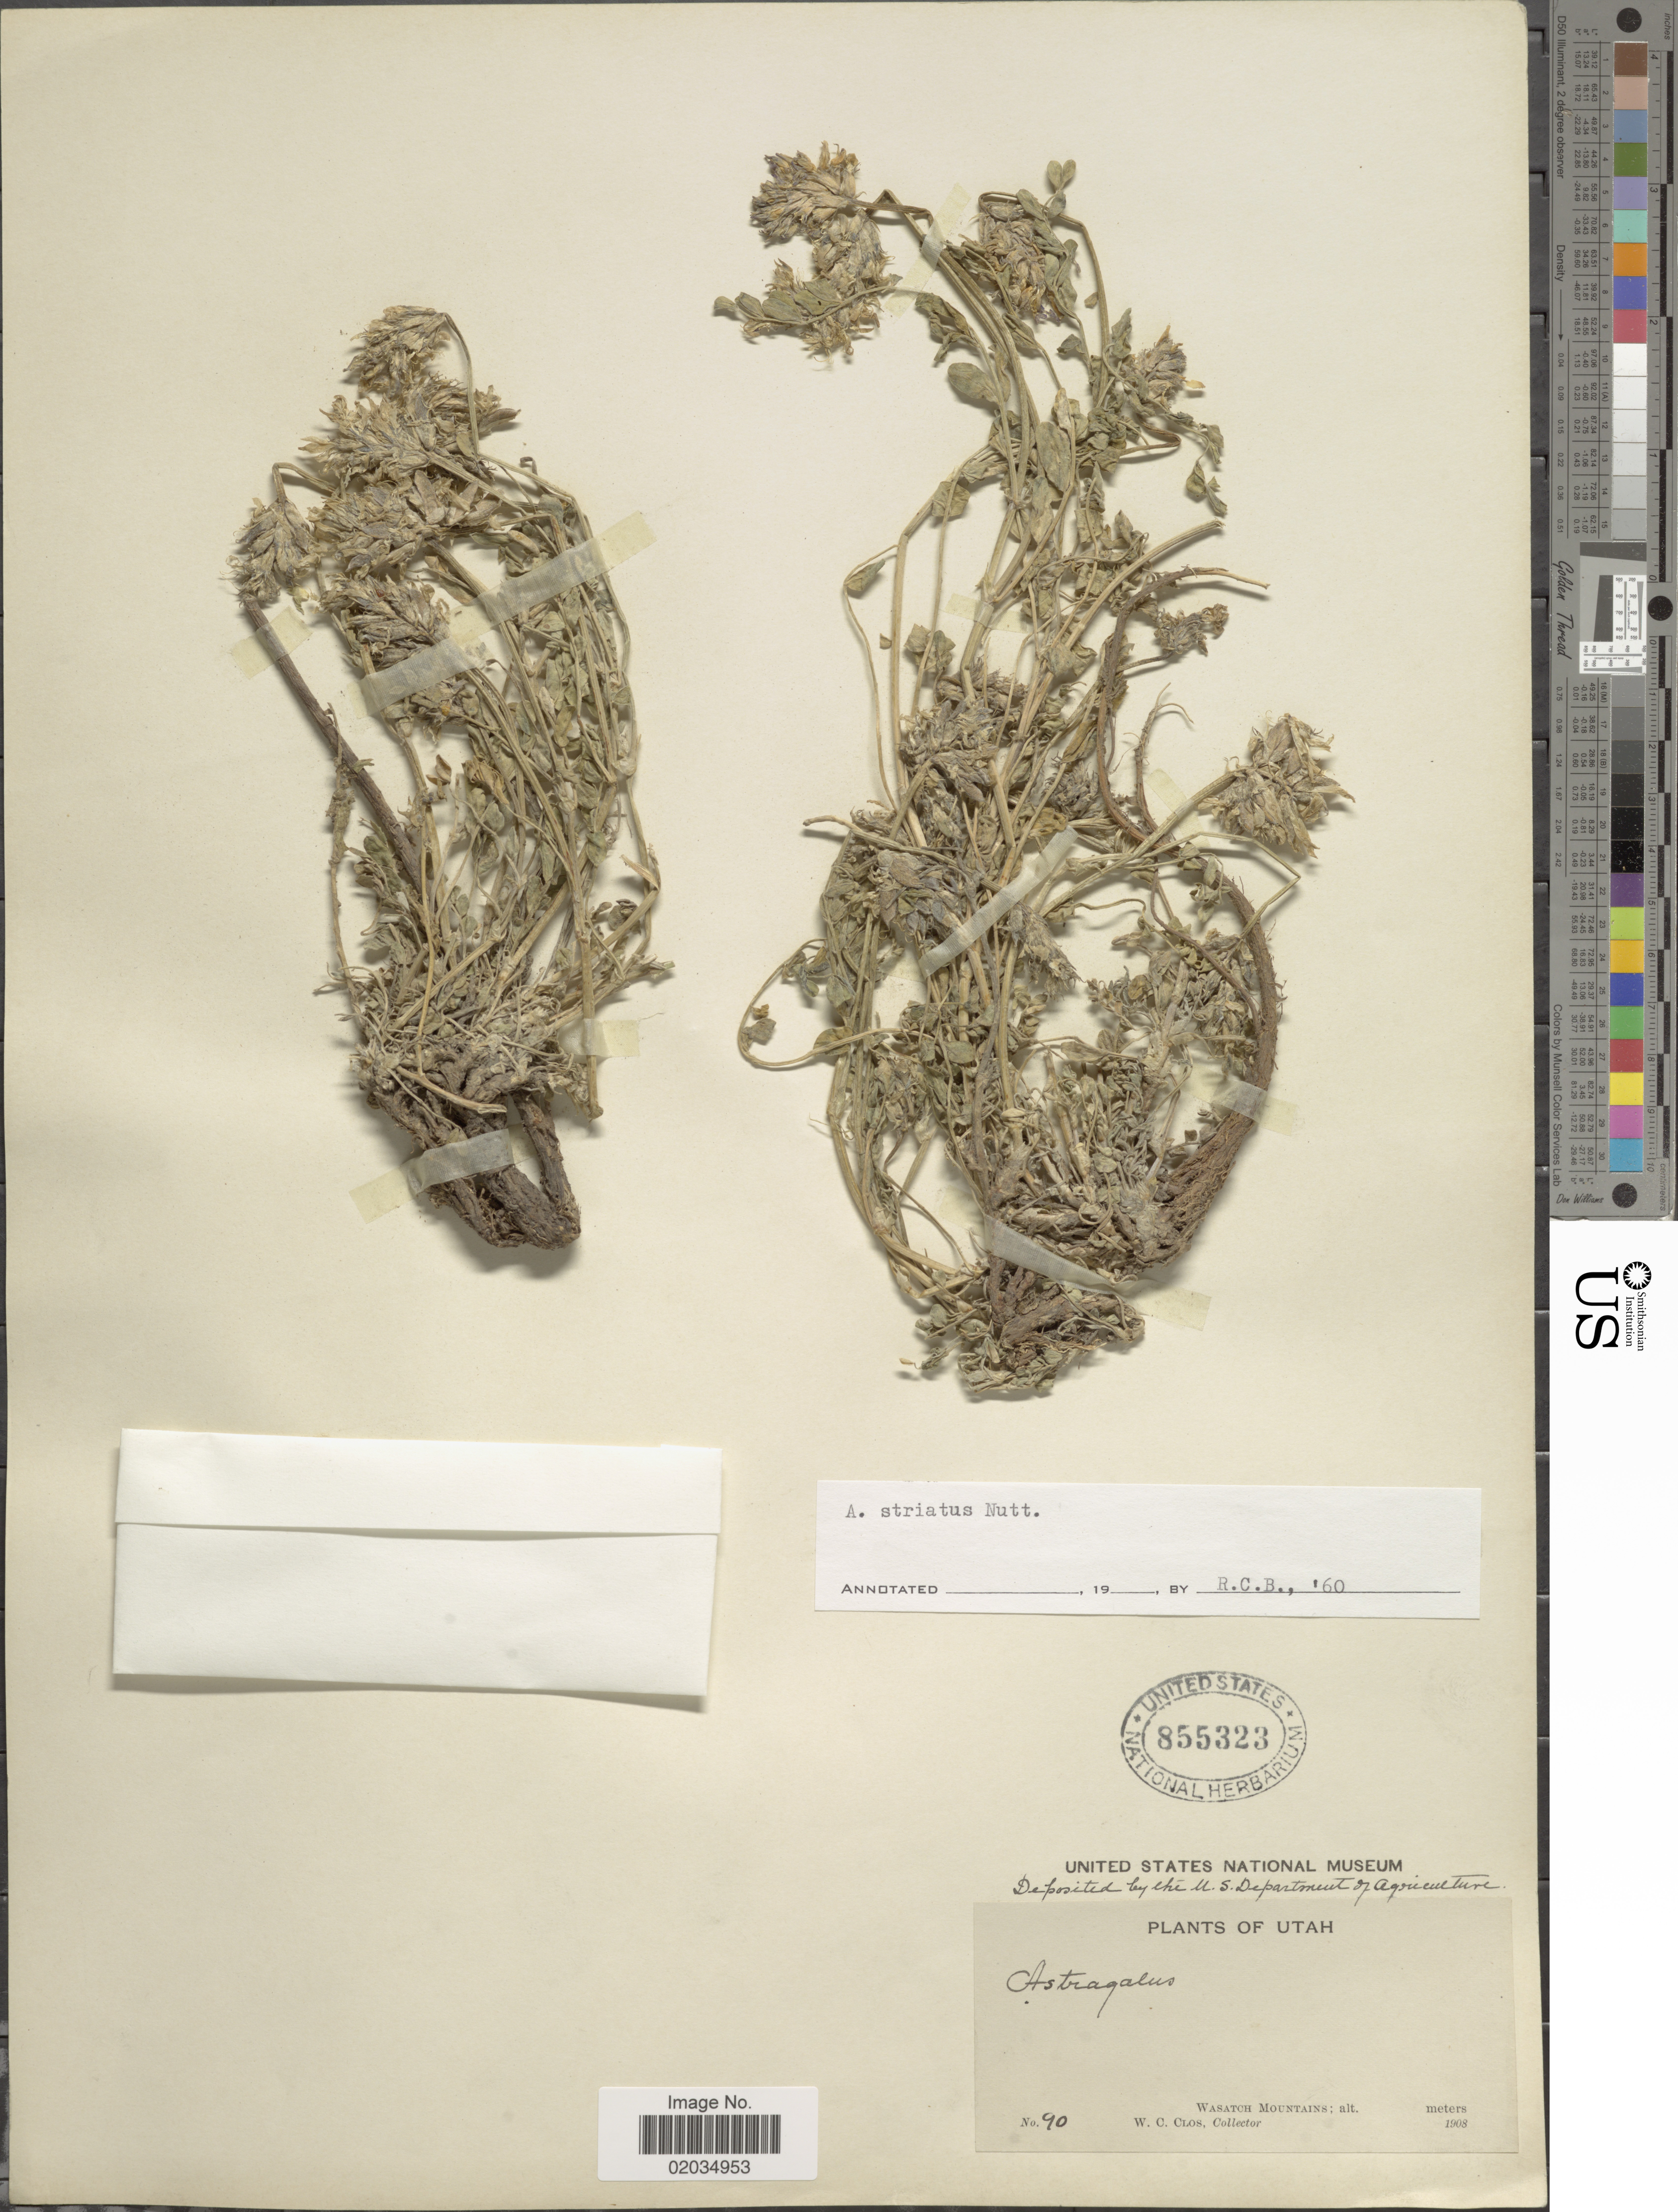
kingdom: Plantae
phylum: Tracheophyta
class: Magnoliopsida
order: Fabales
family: Fabaceae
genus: Astragalus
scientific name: Astragalus striatus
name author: Nutt.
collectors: W. C. Clos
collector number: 90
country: United States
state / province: Utah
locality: Wasatch Mountains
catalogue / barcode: US 855323